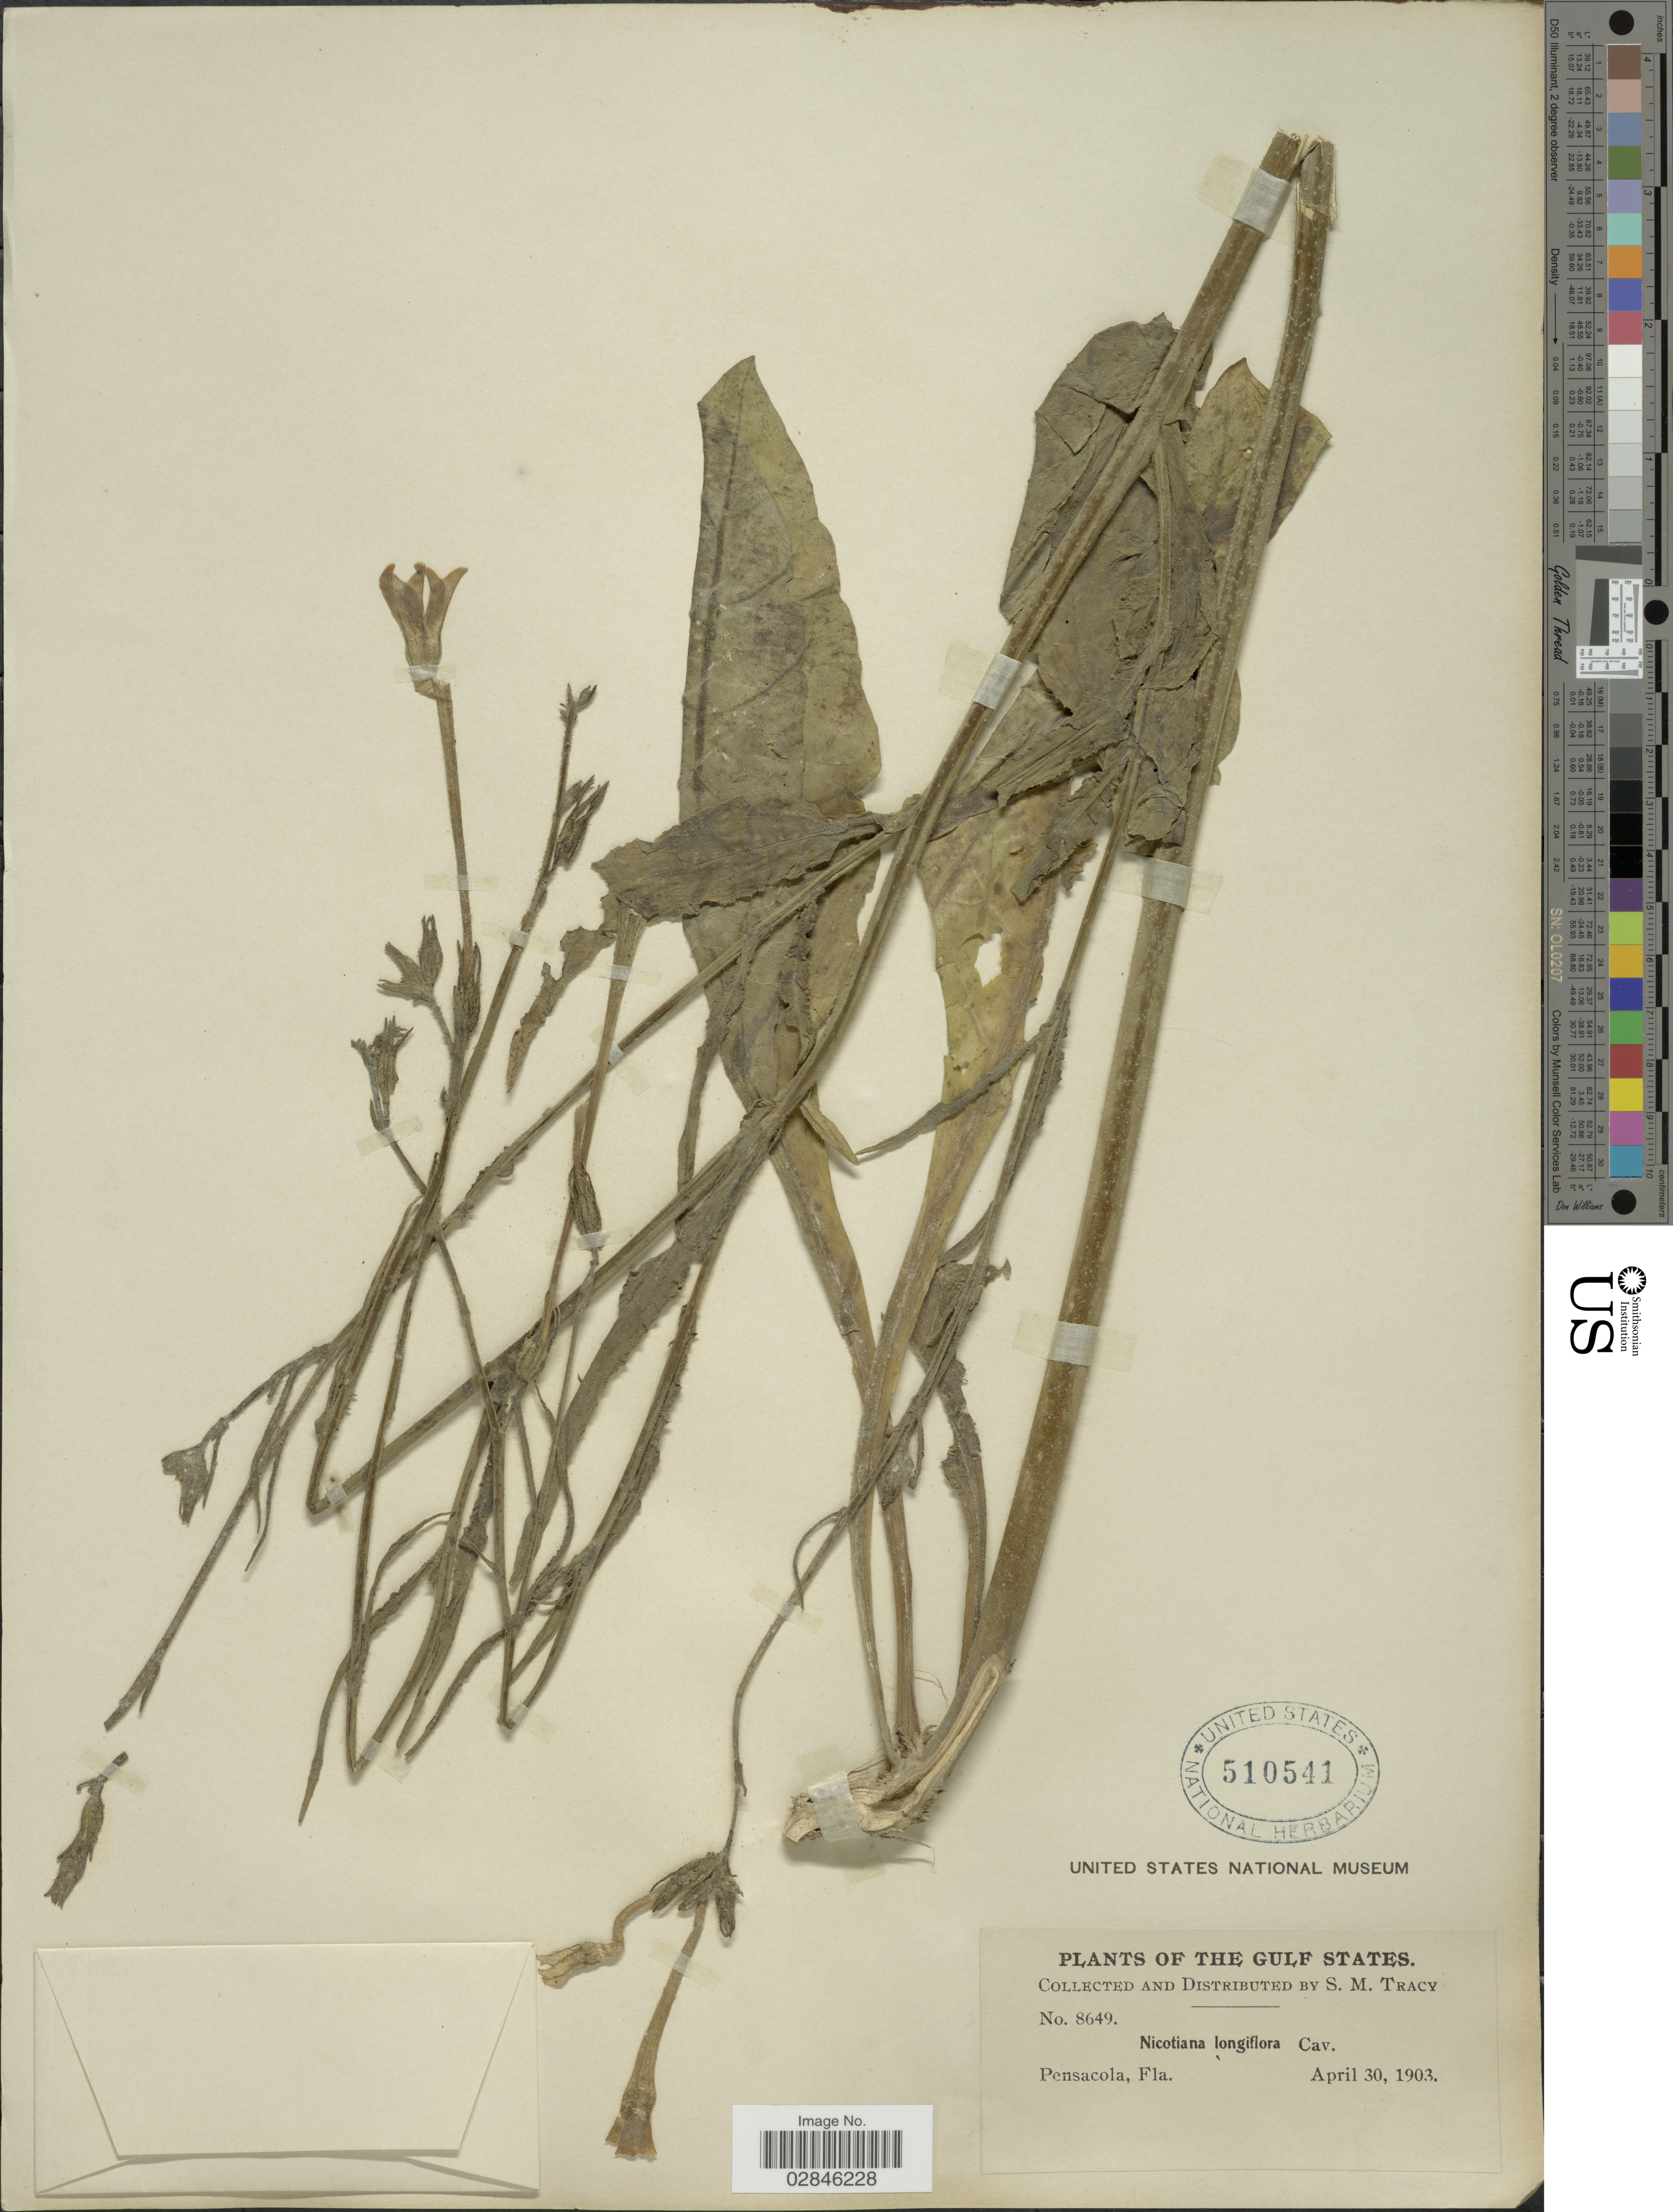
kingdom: Plantae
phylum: Tracheophyta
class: Magnoliopsida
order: Solanales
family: Solanaceae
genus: Nicotiana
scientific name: Nicotiana longiflora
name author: Cav.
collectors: S. M. Tracy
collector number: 8649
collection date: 1903-04-30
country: United States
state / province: Florida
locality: The Gulf States. Pensacola, Fla.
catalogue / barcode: US 510541